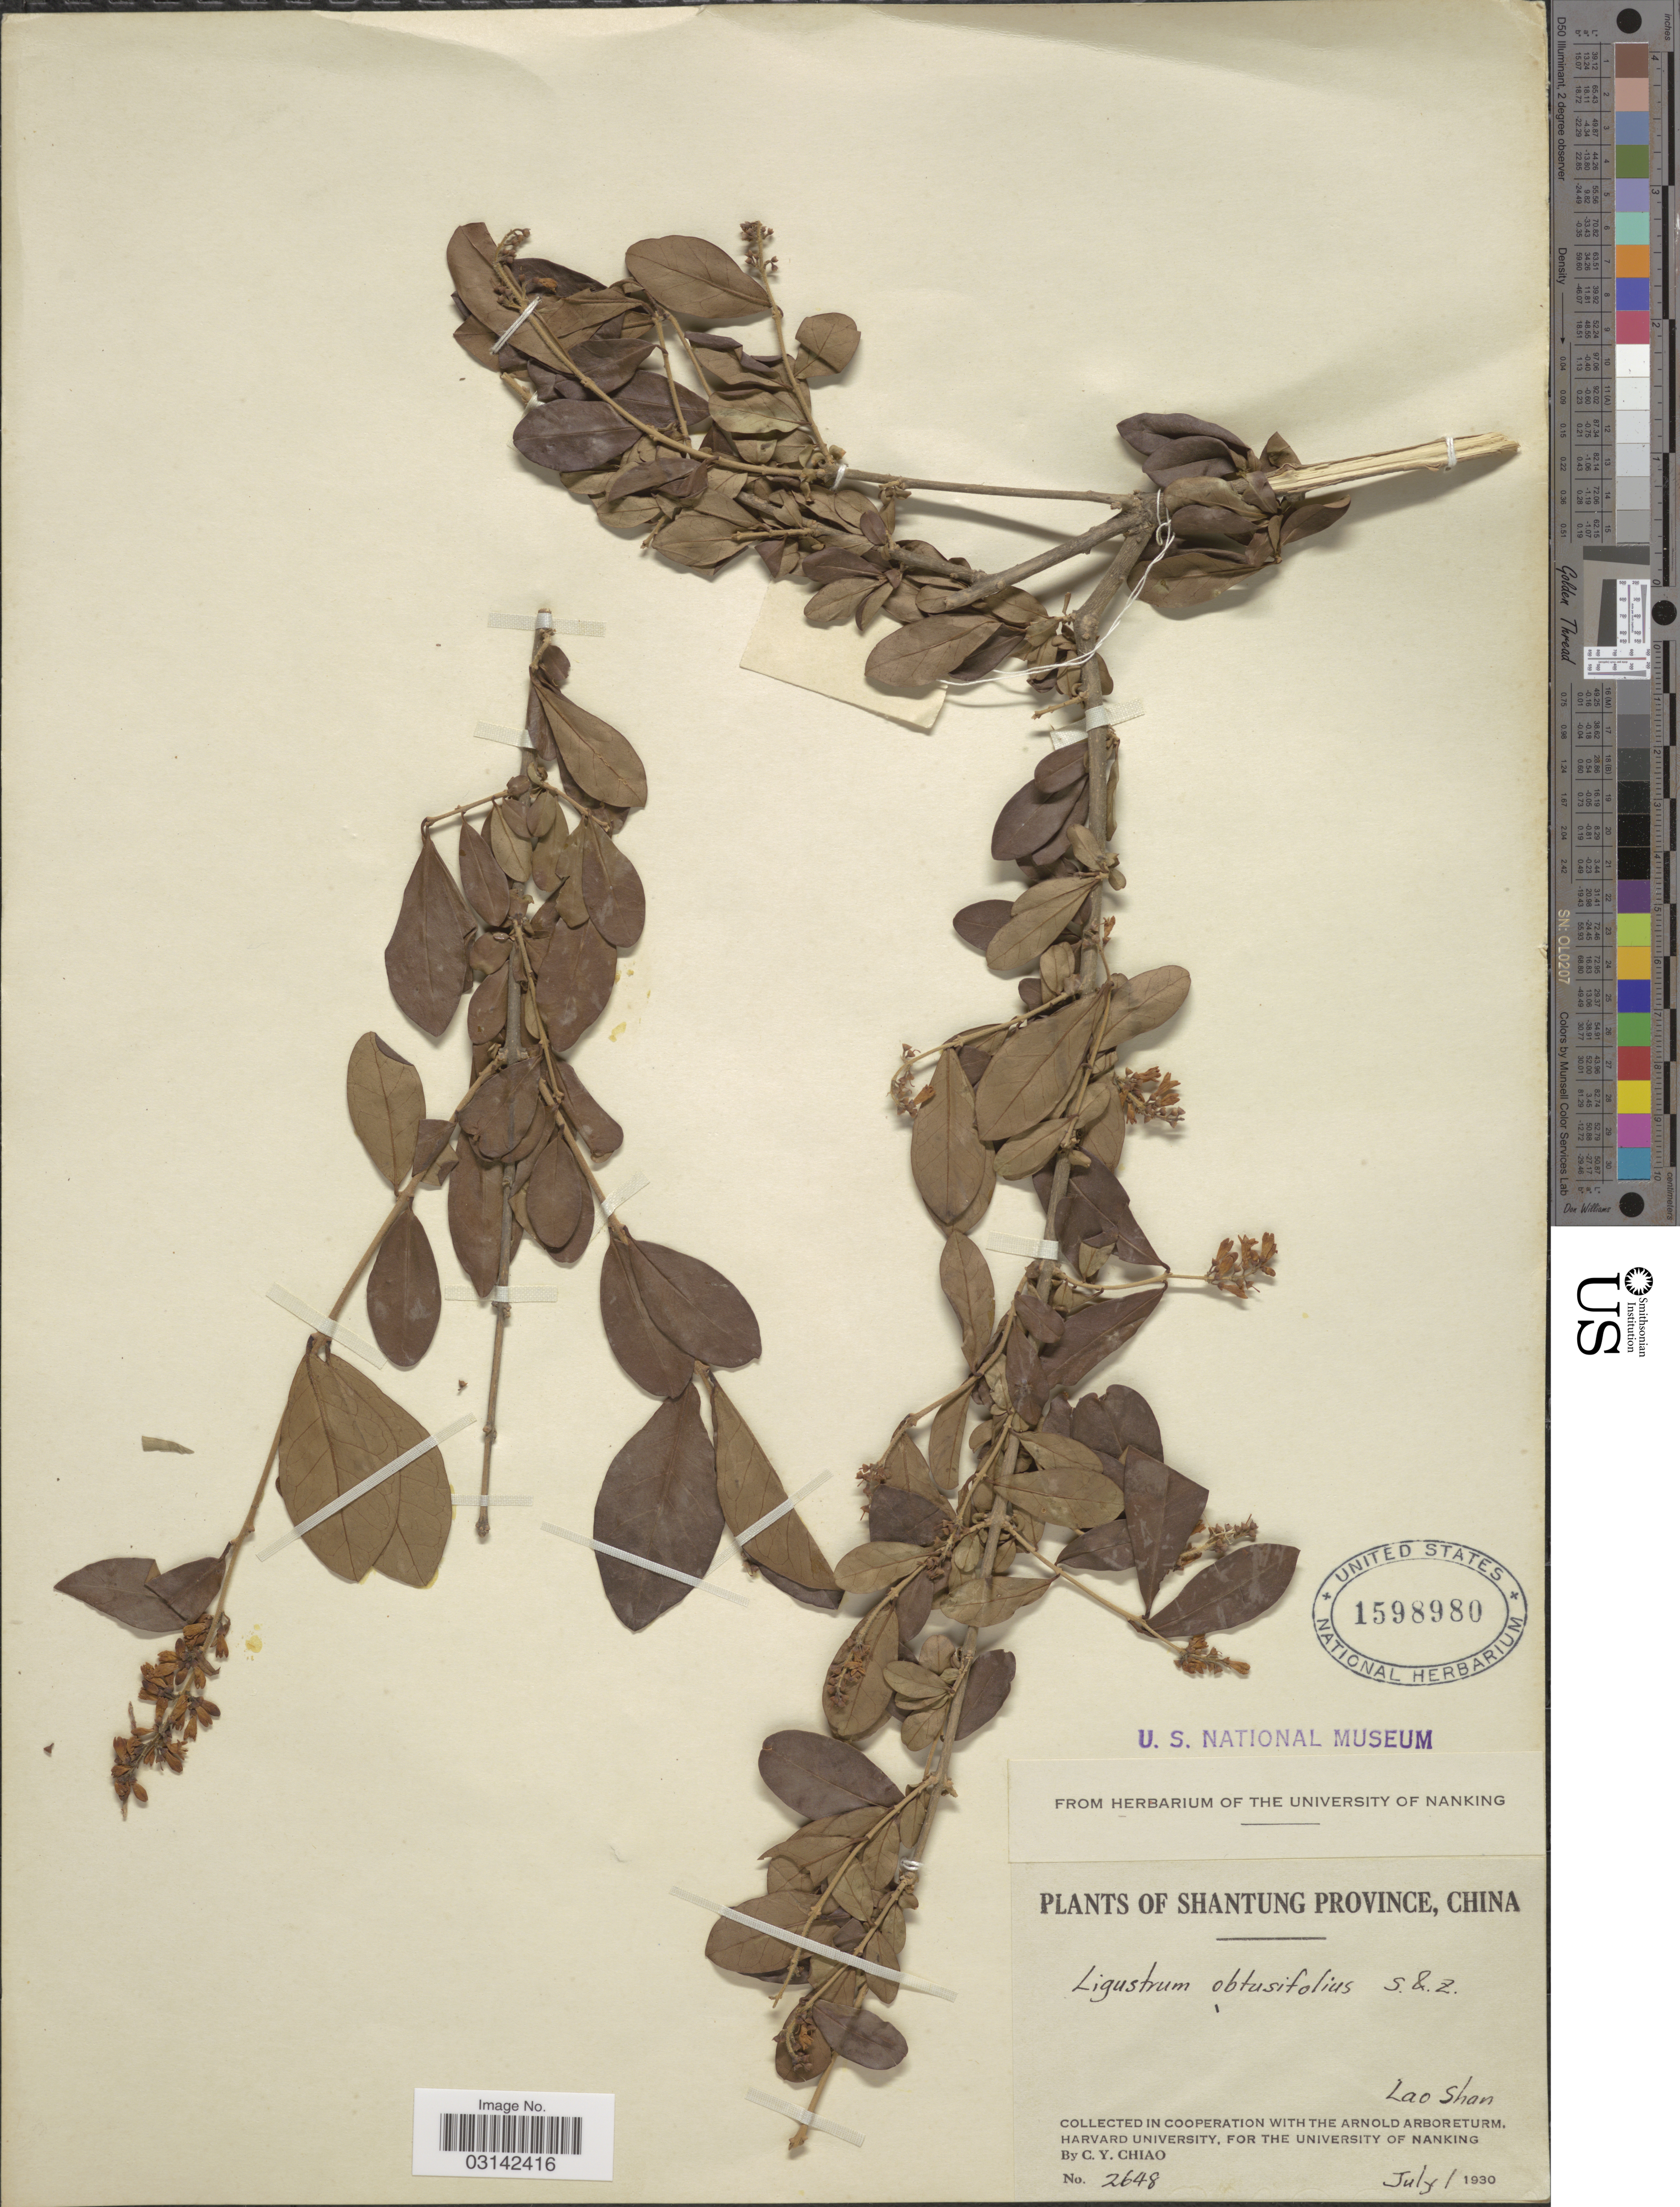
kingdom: Plantae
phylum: Tracheophyta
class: Magnoliopsida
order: Lamiales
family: Oleaceae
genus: Ligustrum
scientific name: Ligustrum ibota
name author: Siebold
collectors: C. Y. Chiao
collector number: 2648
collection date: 1930-07-01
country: China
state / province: Shandong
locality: Shantung Province. Lao Shan.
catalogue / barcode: US 1598980